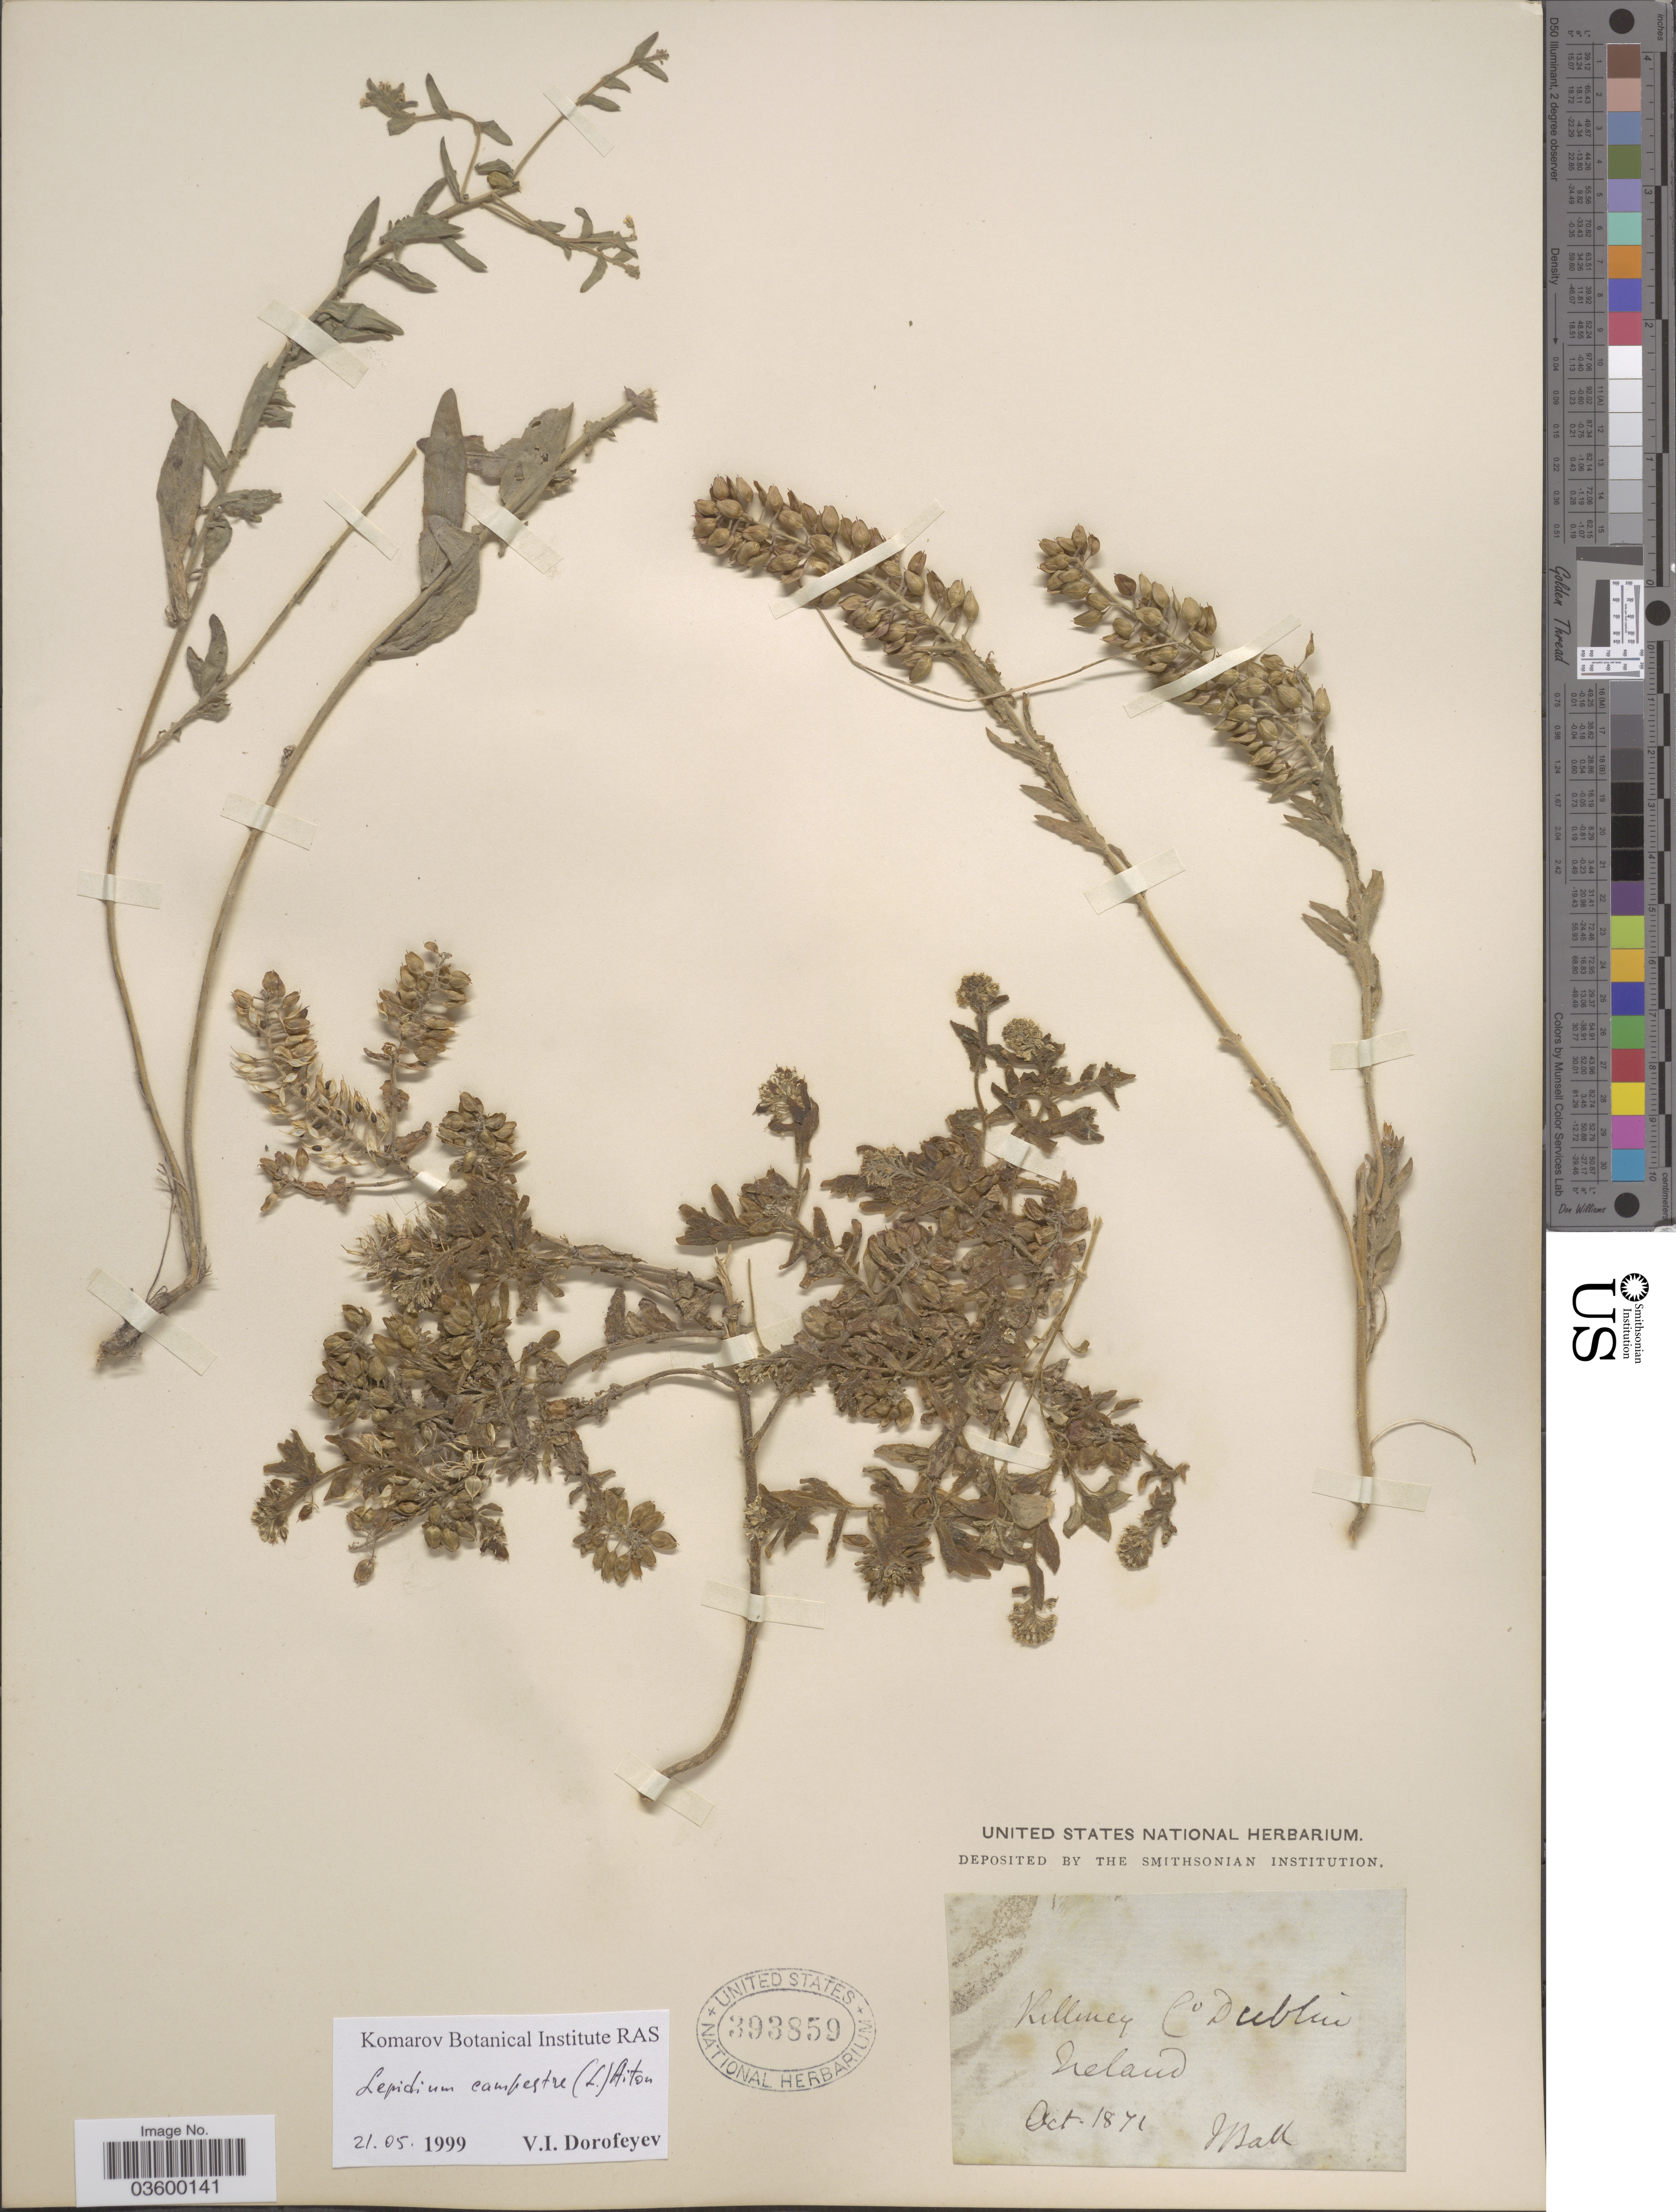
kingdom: Plantae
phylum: Tracheophyta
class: Magnoliopsida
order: Brassicales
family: Brassicaceae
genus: Lepidium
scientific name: Lepidium campestre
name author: (L.) W.T. Aiton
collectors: J. Ball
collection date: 1871-10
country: Ireland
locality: Killiney Co Dublin.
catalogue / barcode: US 393859